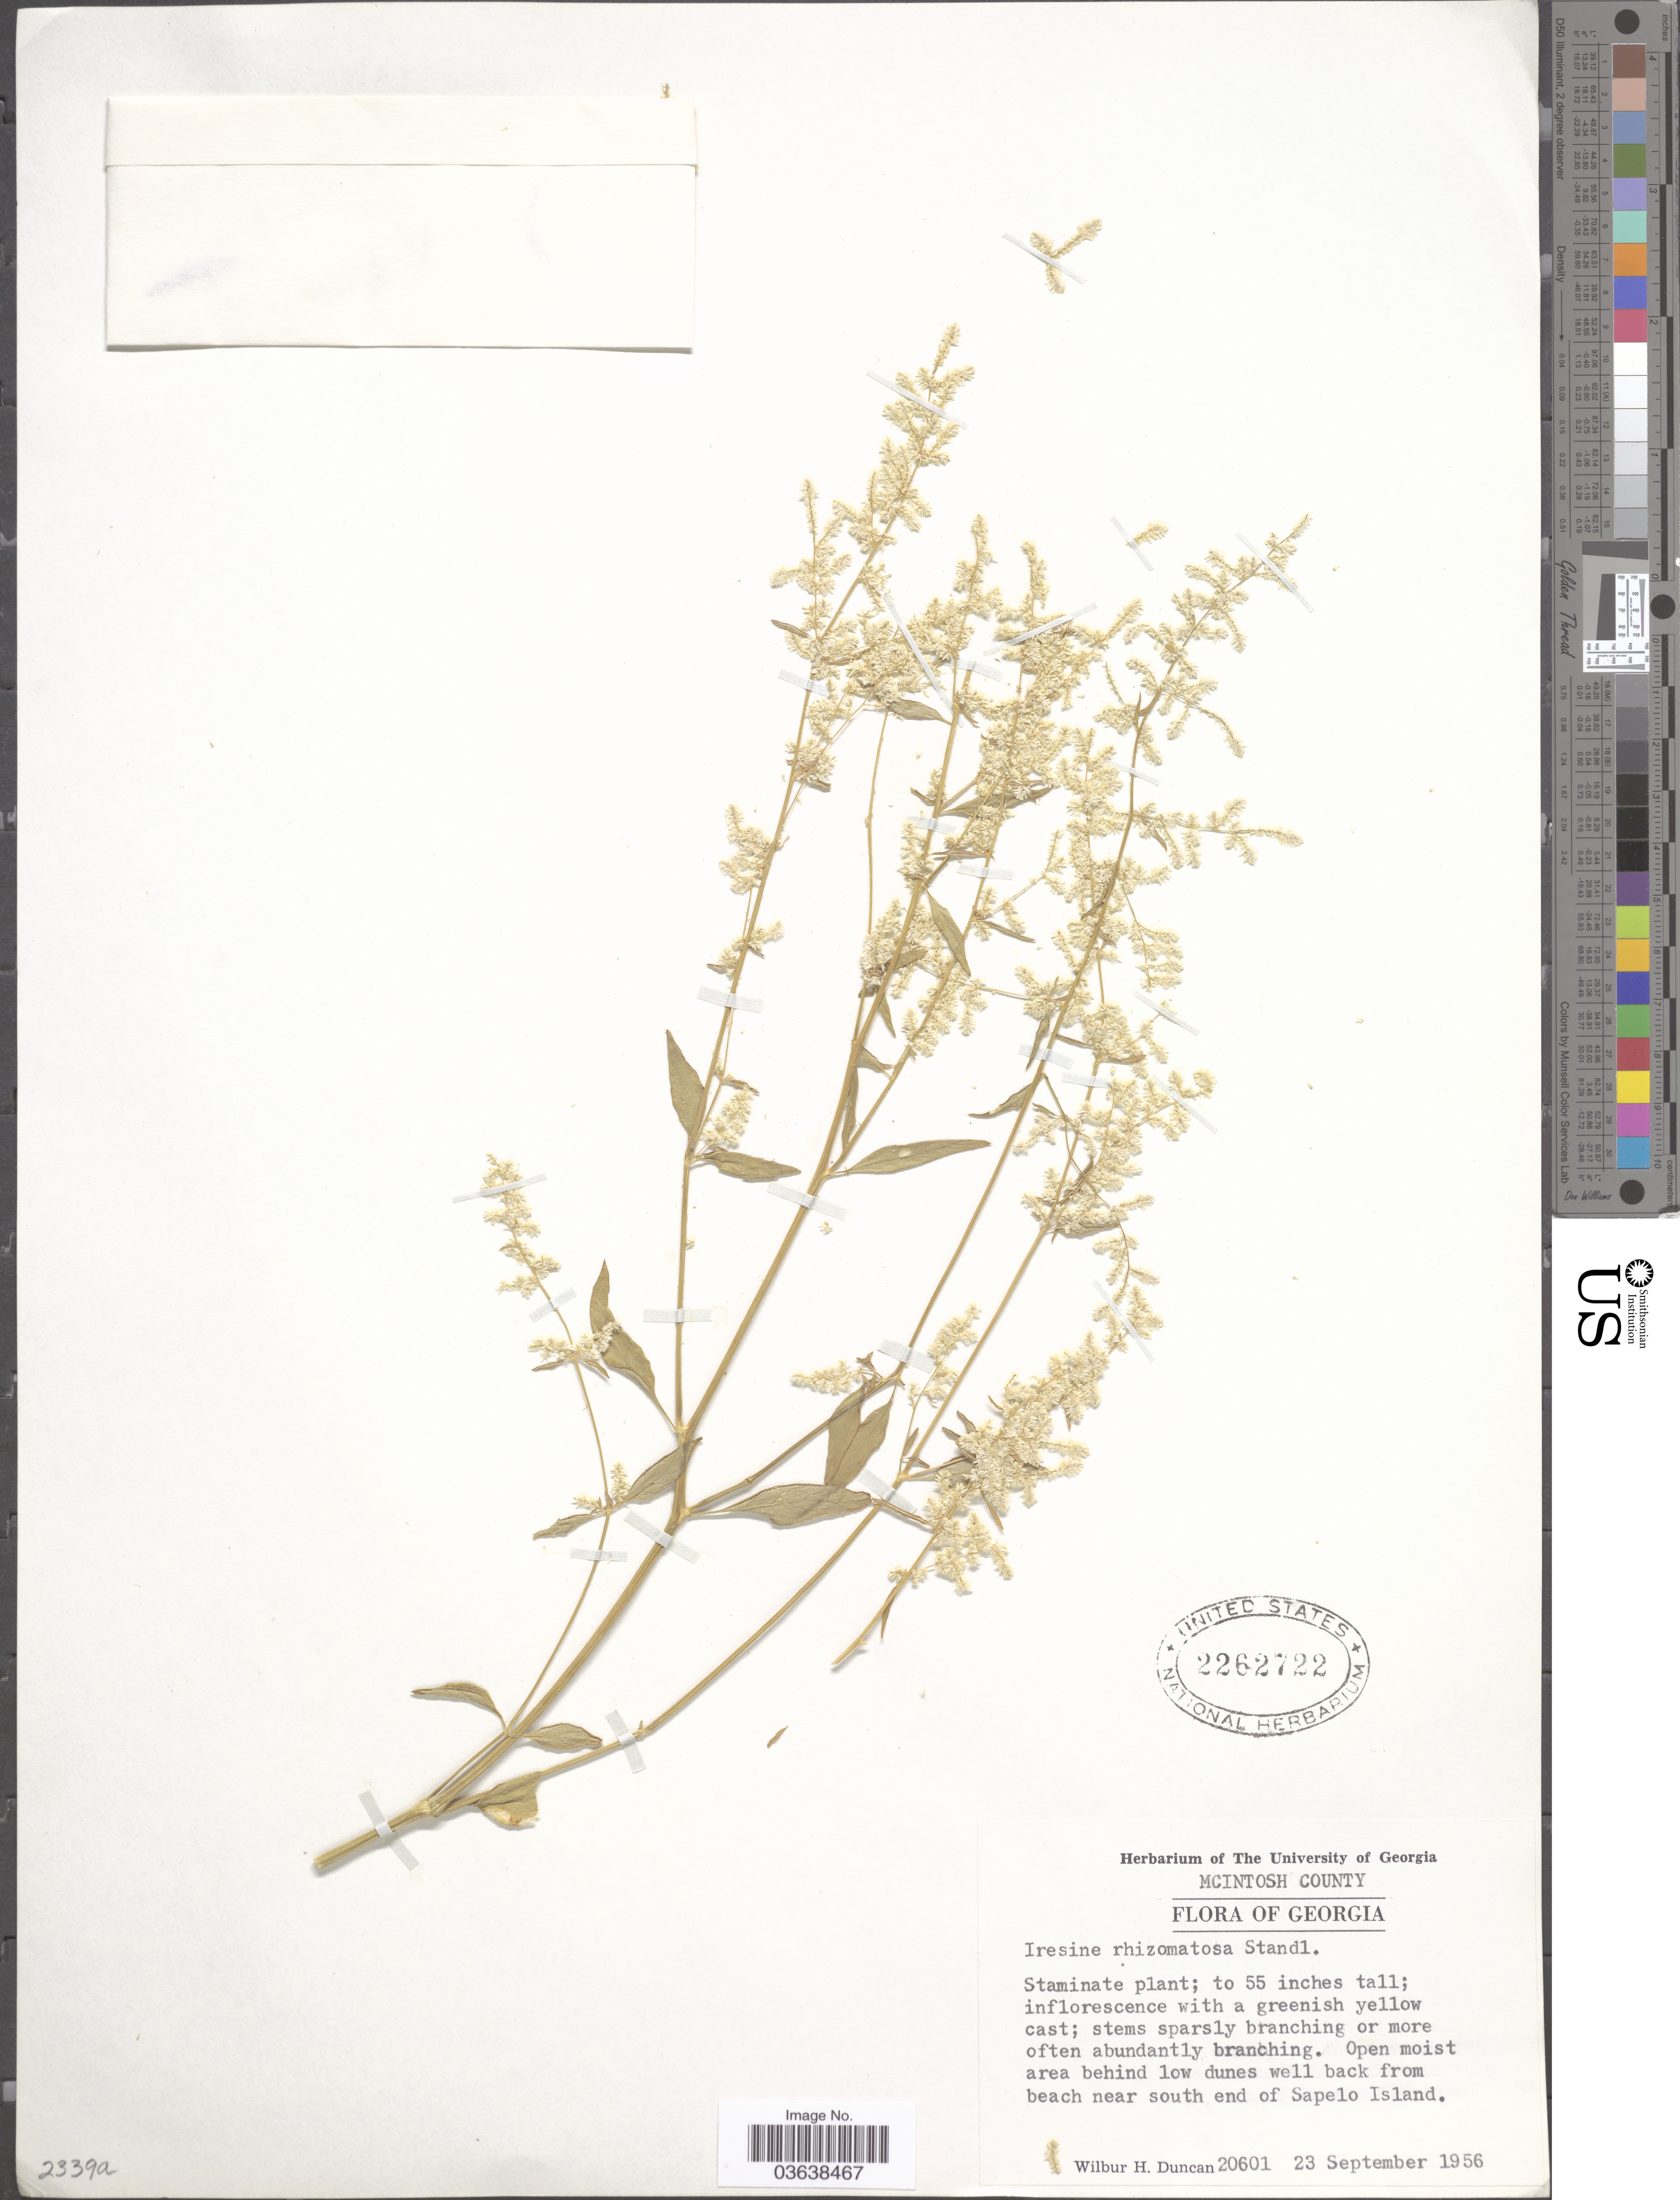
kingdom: Plantae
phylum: Tracheophyta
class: Magnoliopsida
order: Caryophyllales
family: Amaranthaceae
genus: Iresine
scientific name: Iresine rhizomatosa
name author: Standl.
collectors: W. H. Duncan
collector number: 20601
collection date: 1956-09-23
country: United States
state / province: Georgia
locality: McIntosh County. Open moist area behind low dunes well back from beach near south end of Sapelo Island.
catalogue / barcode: US 2262722